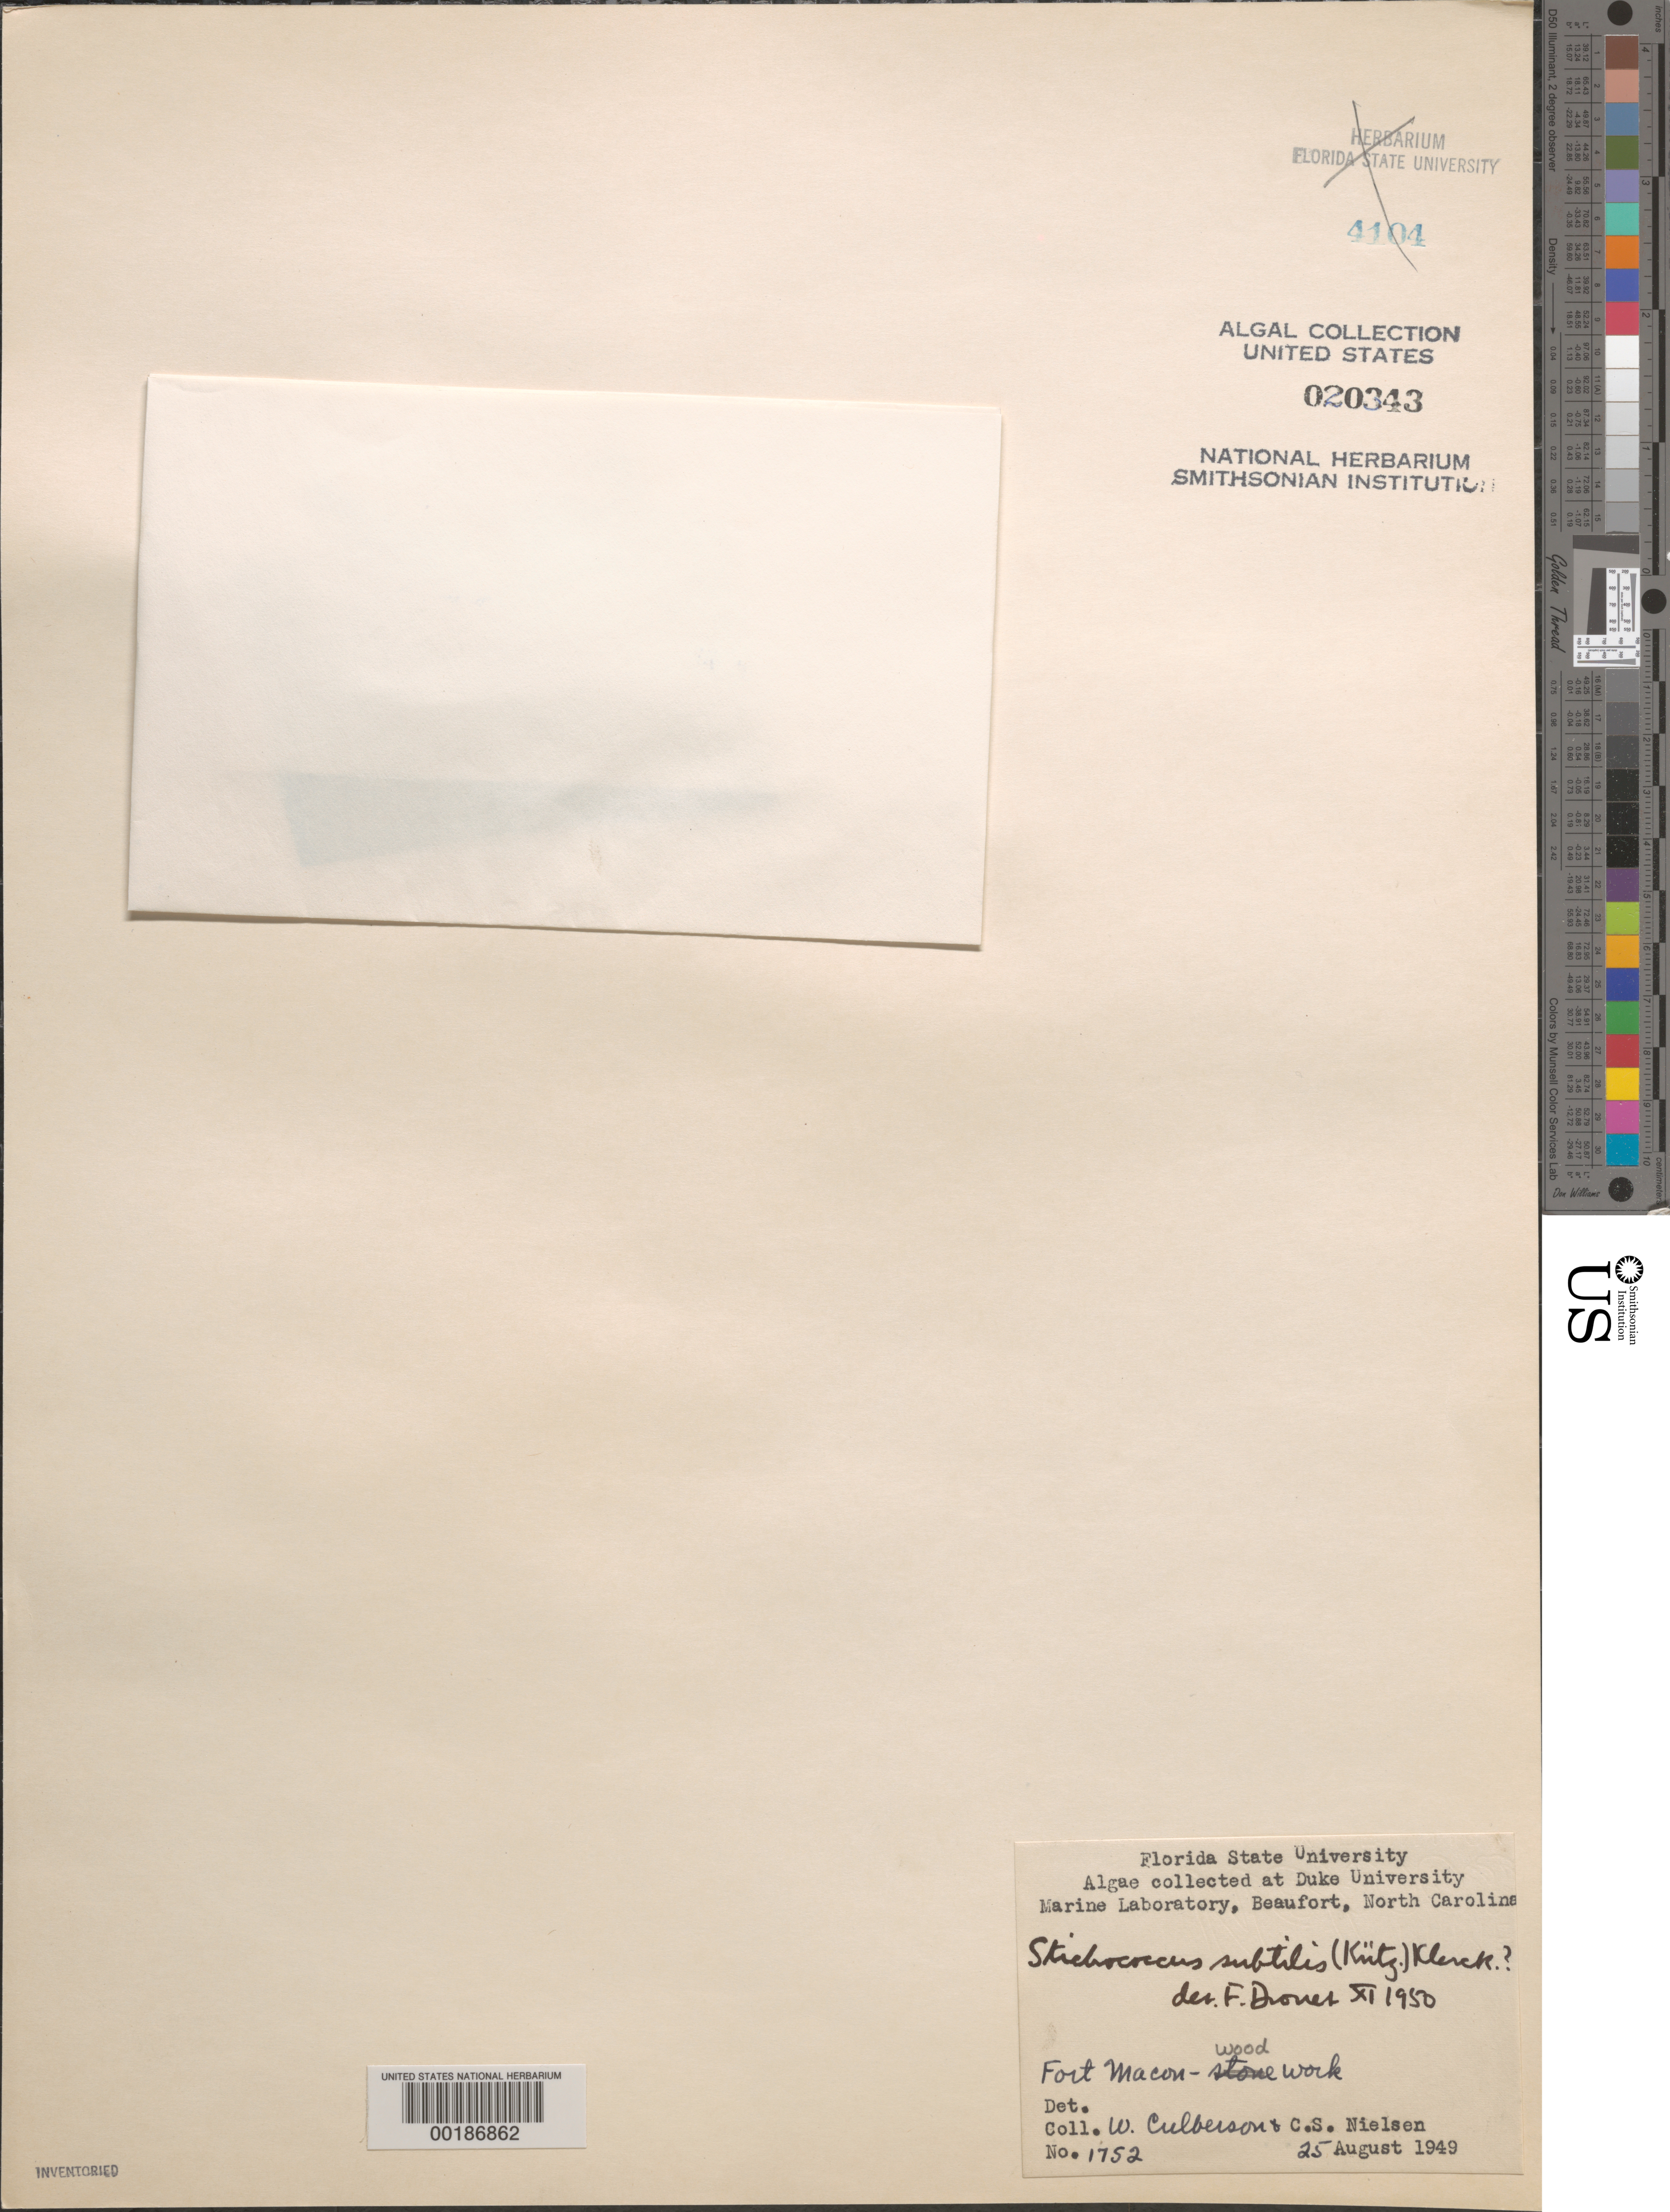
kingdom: Plantae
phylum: Charophyta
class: Klebsormidiophyceae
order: Klebsormidiales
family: Klebsormidiaceae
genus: Klebsormidium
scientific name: Klebsormidium subtile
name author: (Kütz.) Mikhailyuk et al.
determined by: Algae name updating Project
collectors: W. Culberson & C. S. Nielsen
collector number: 1752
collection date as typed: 25 Aug 1949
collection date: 1949-08-25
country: United States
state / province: North Carolina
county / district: Carteret County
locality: Beaufort, Fort Macon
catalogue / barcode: US 20343